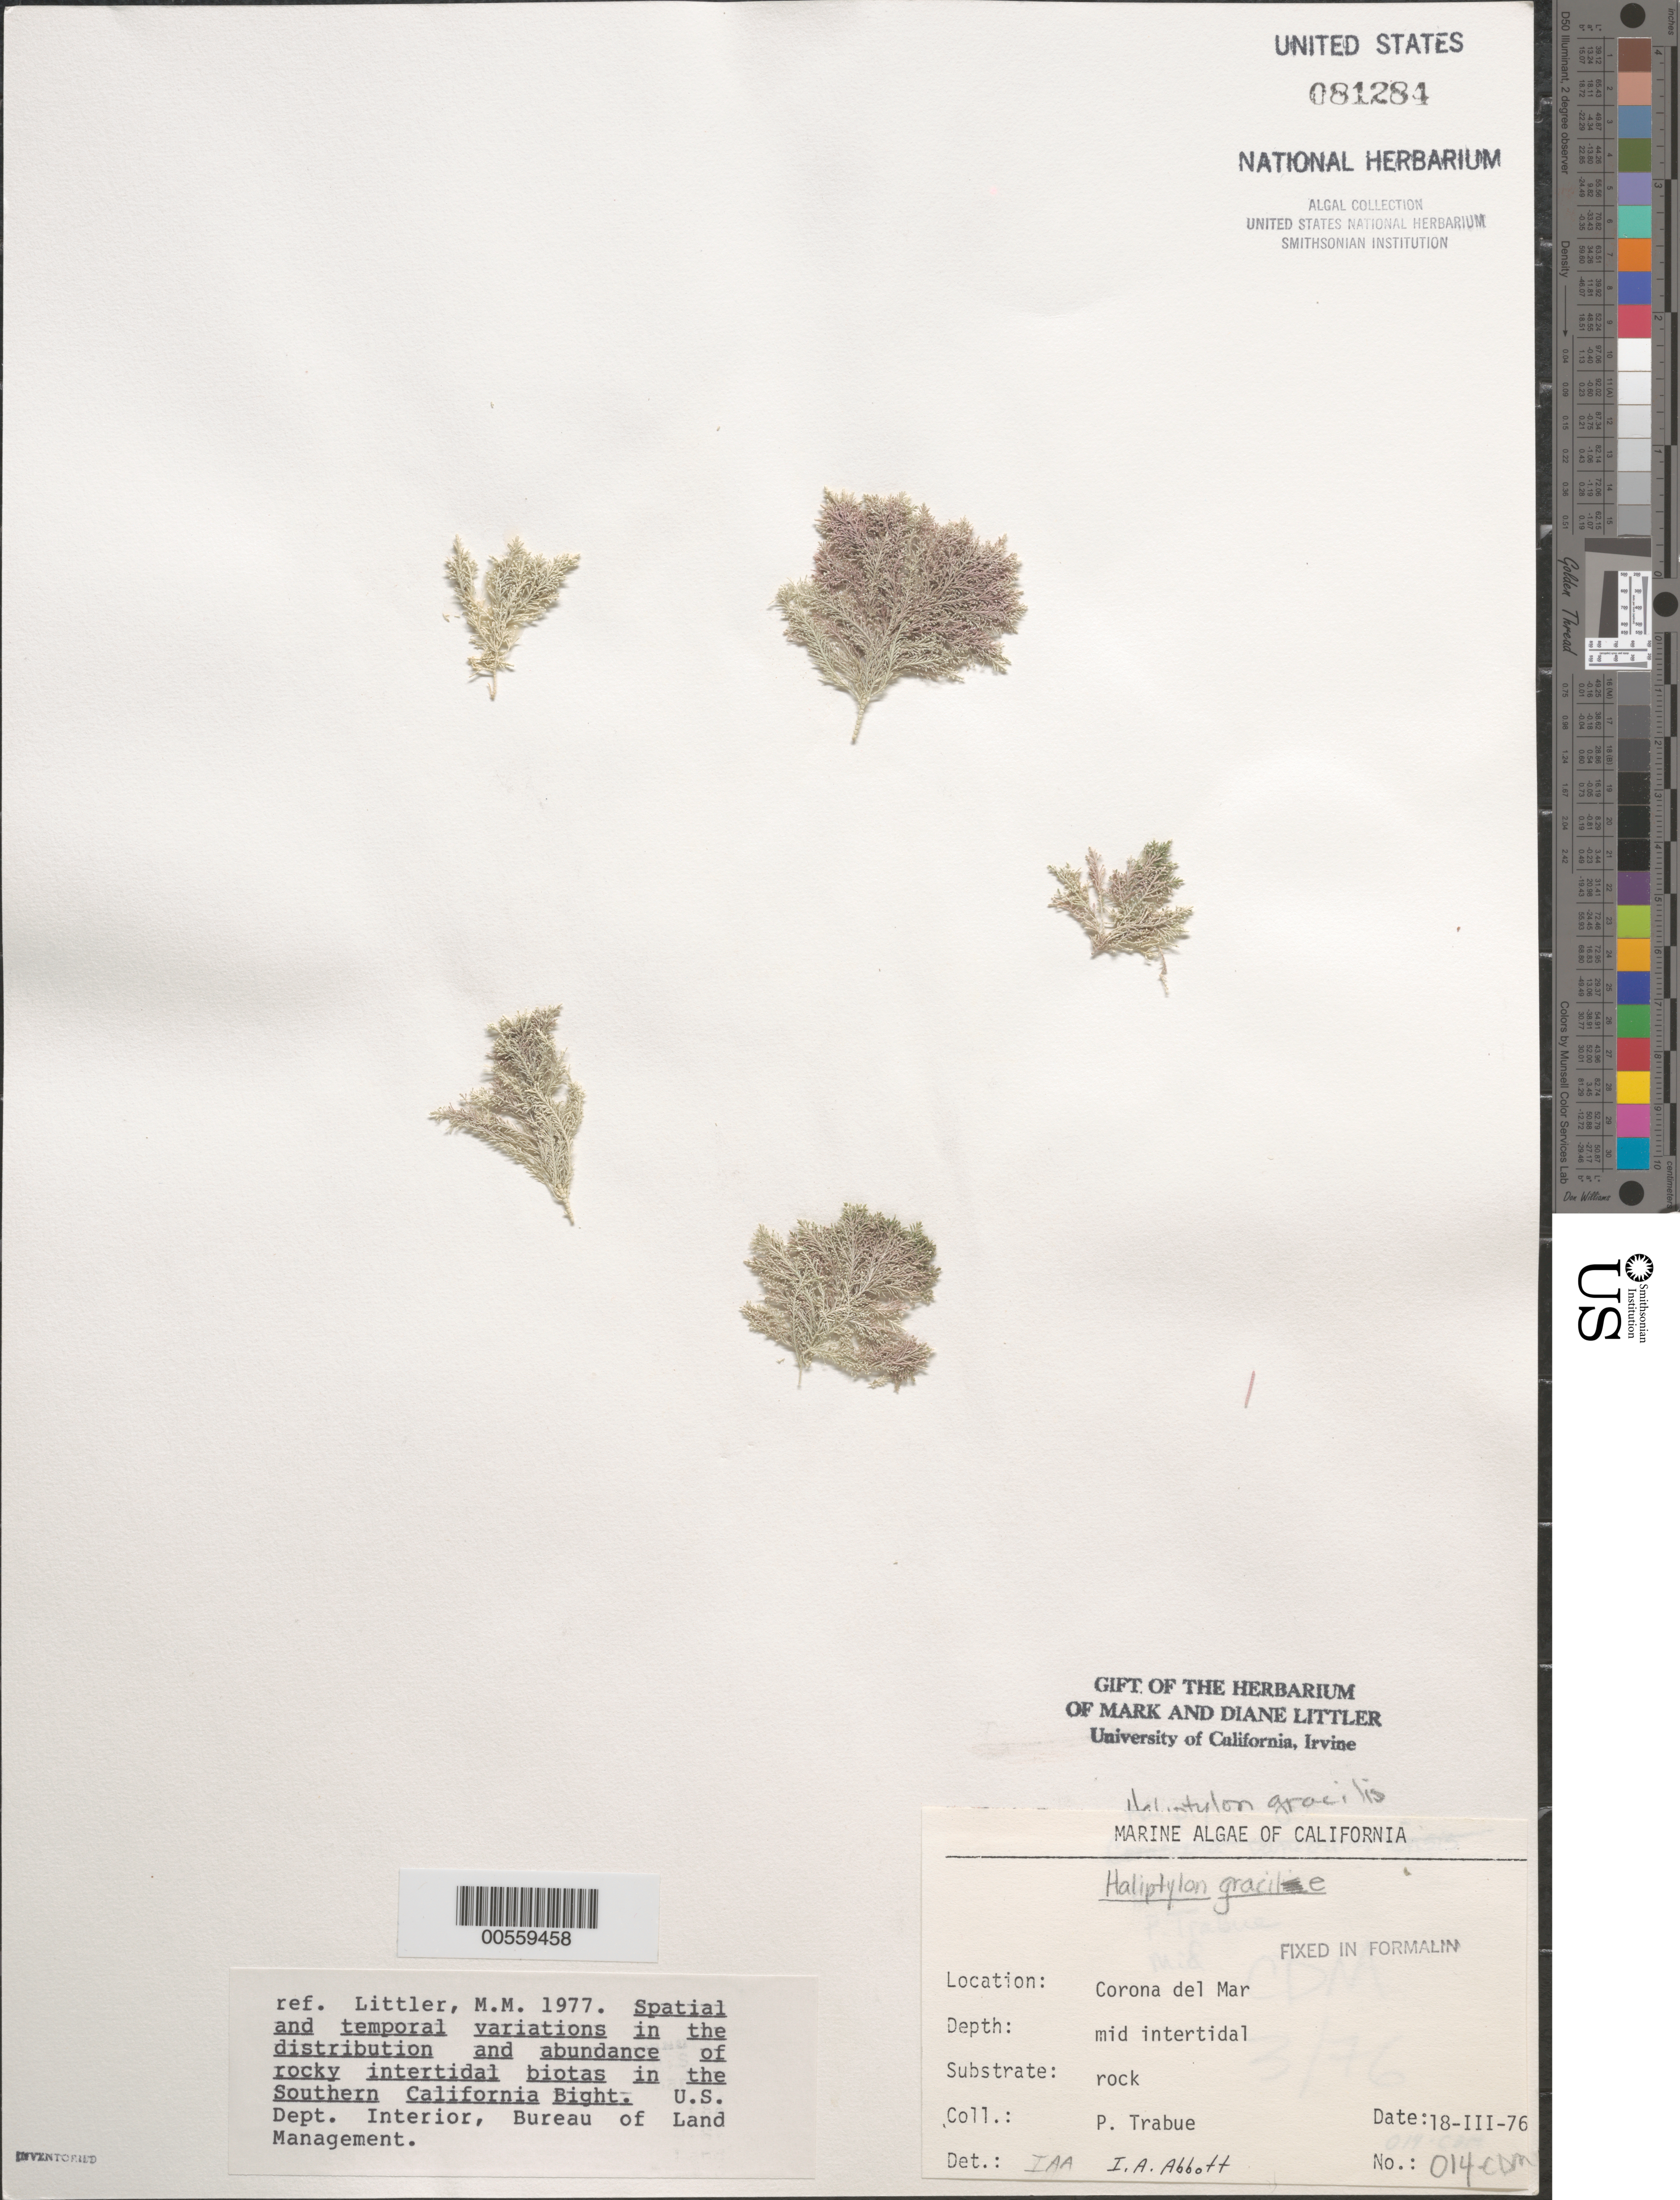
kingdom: Plantae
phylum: Rhodophyta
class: Florideophyceae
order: Corallinales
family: Corallinaceae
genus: Jania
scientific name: Jania rosea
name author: (Lam.) Decne.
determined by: Algae name updating Project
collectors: P. J. Trabue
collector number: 014-CDM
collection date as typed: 18 Mar 1976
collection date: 1976-03-18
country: United States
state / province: California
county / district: Orange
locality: Corona del Mar, mouth of Morning Canyon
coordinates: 33 35'14"N, 117 51'54"W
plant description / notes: BLM-SOCALBIGHT Rocky Intertidal Survey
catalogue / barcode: US 81284